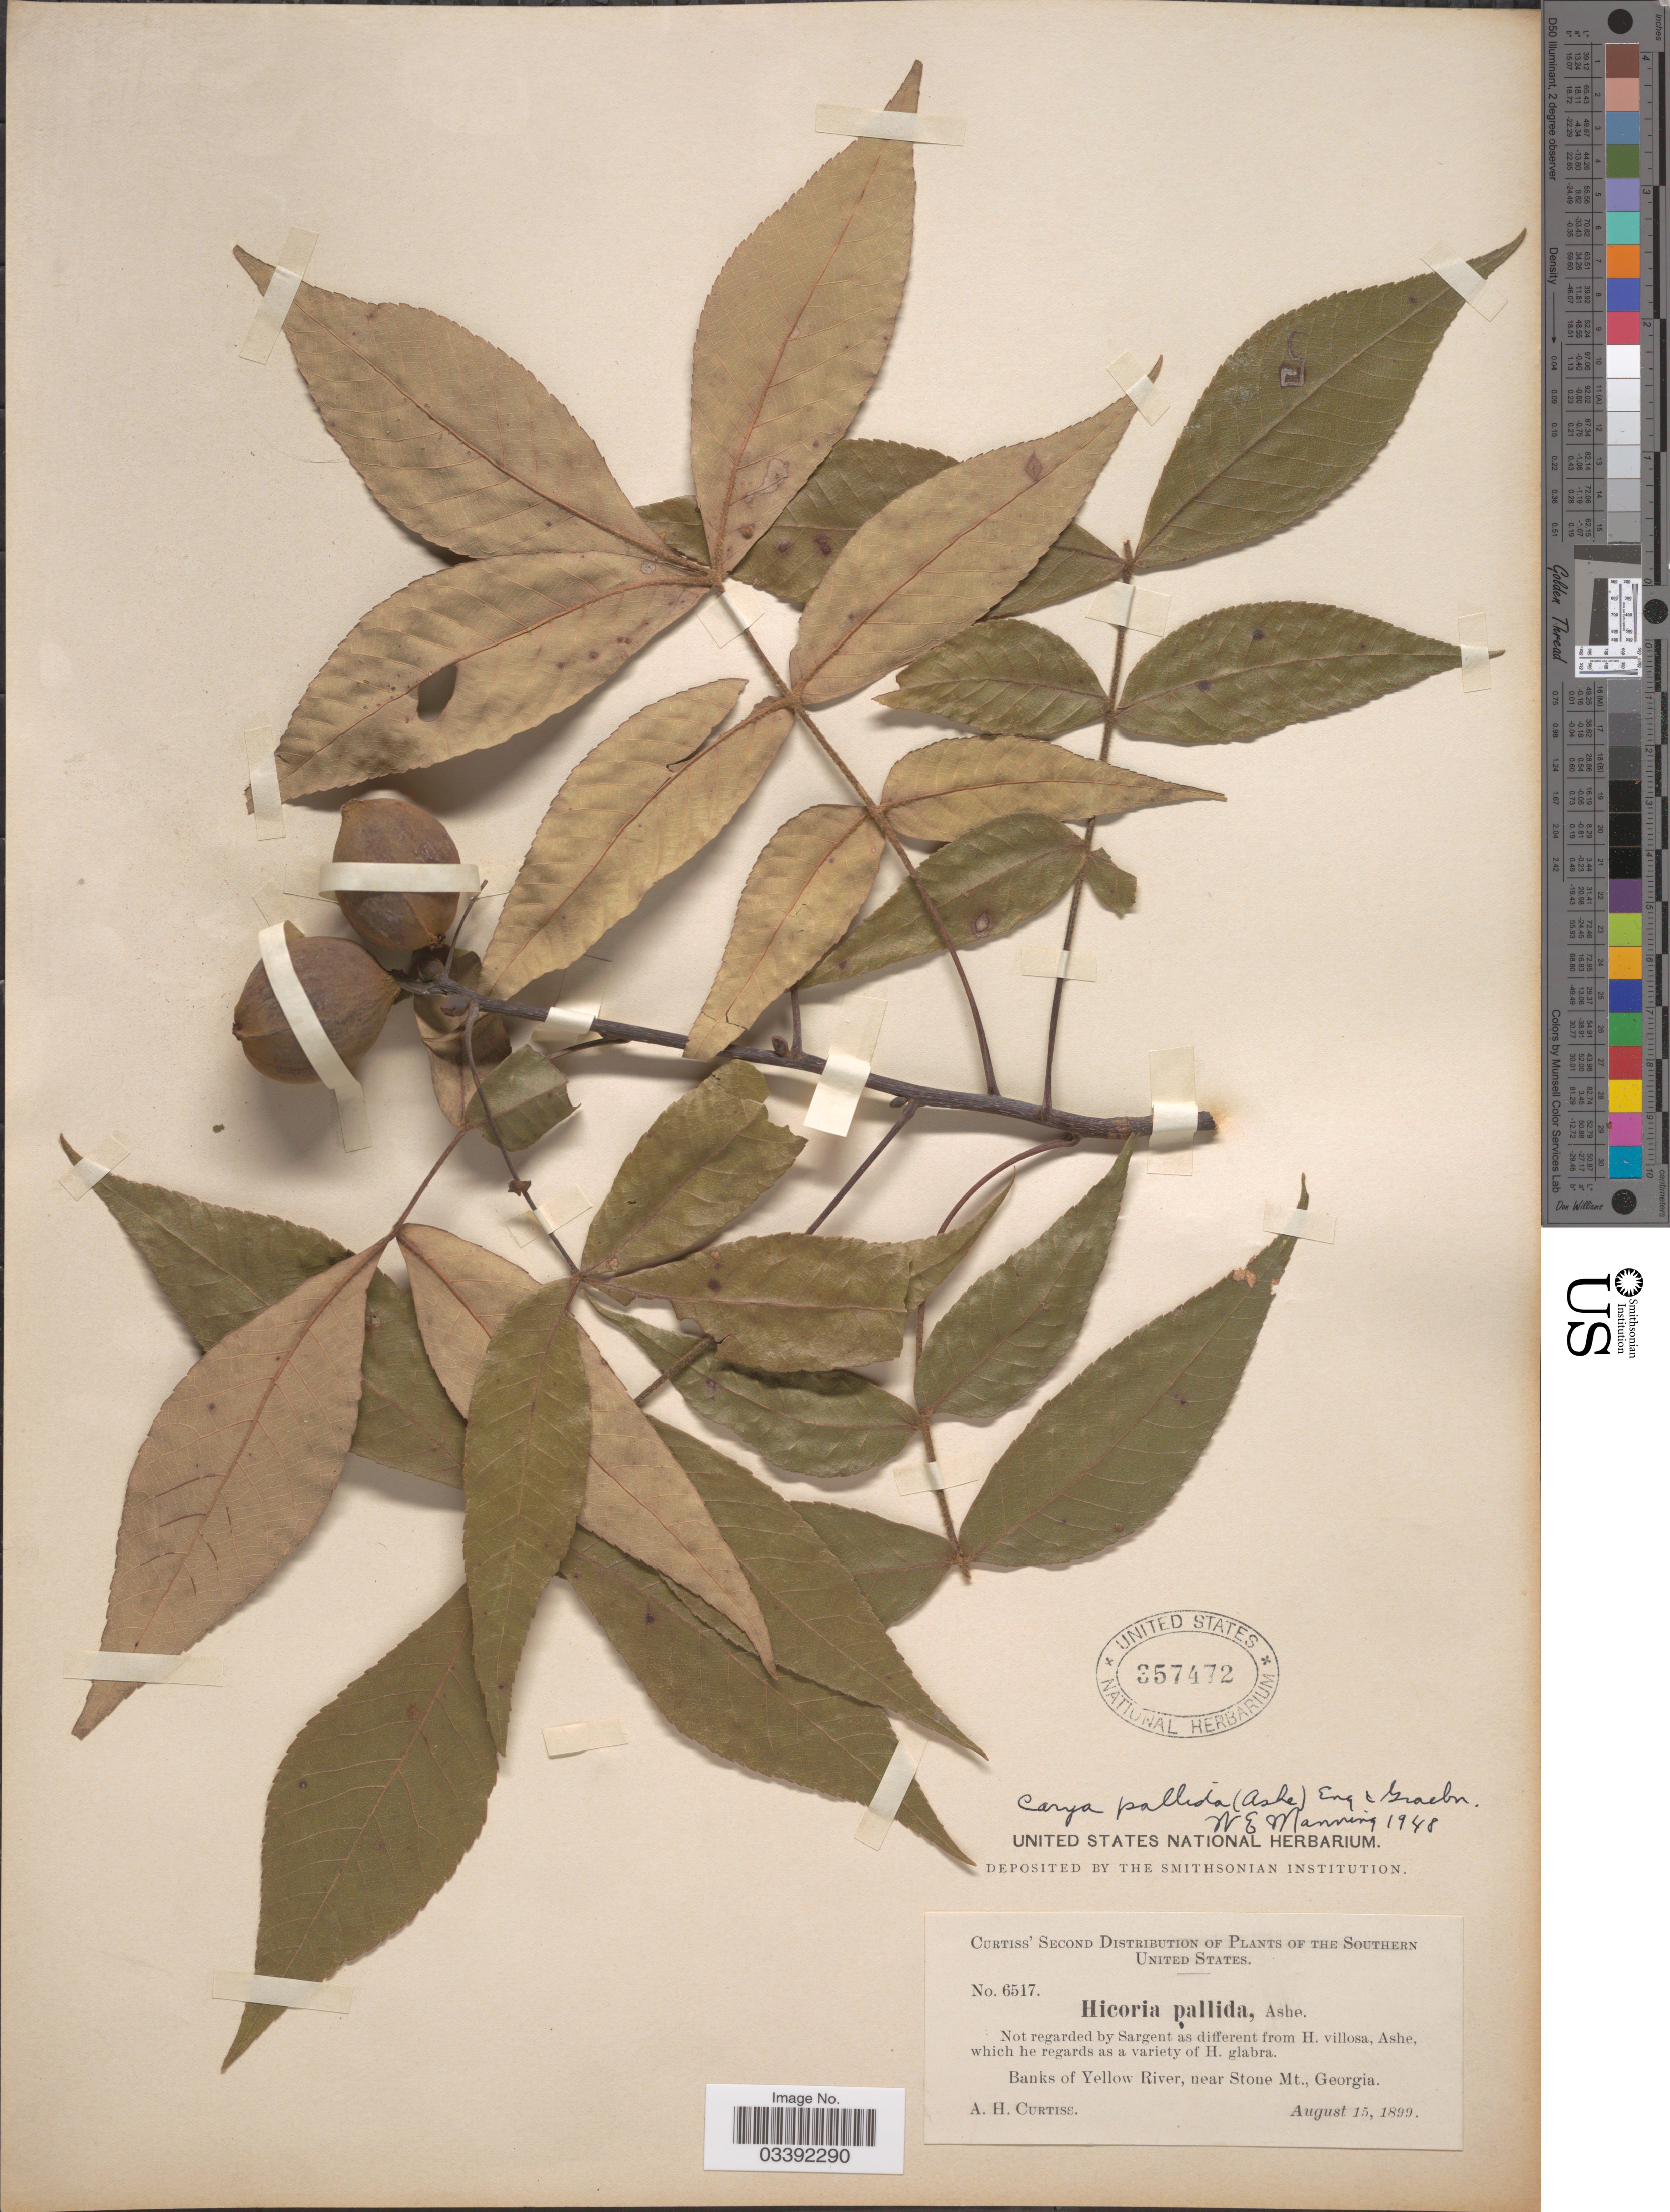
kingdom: Plantae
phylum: Tracheophyta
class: Magnoliopsida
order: Fagales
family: Juglandaceae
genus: Carya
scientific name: Carya pallida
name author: (Ashe) Engl. & Graebner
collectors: A. H. Curtiss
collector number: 6517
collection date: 1899-08-15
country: United States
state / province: Georgia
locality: Southern United States. banks of Yellow River, near Stone Mt.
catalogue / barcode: US 357472